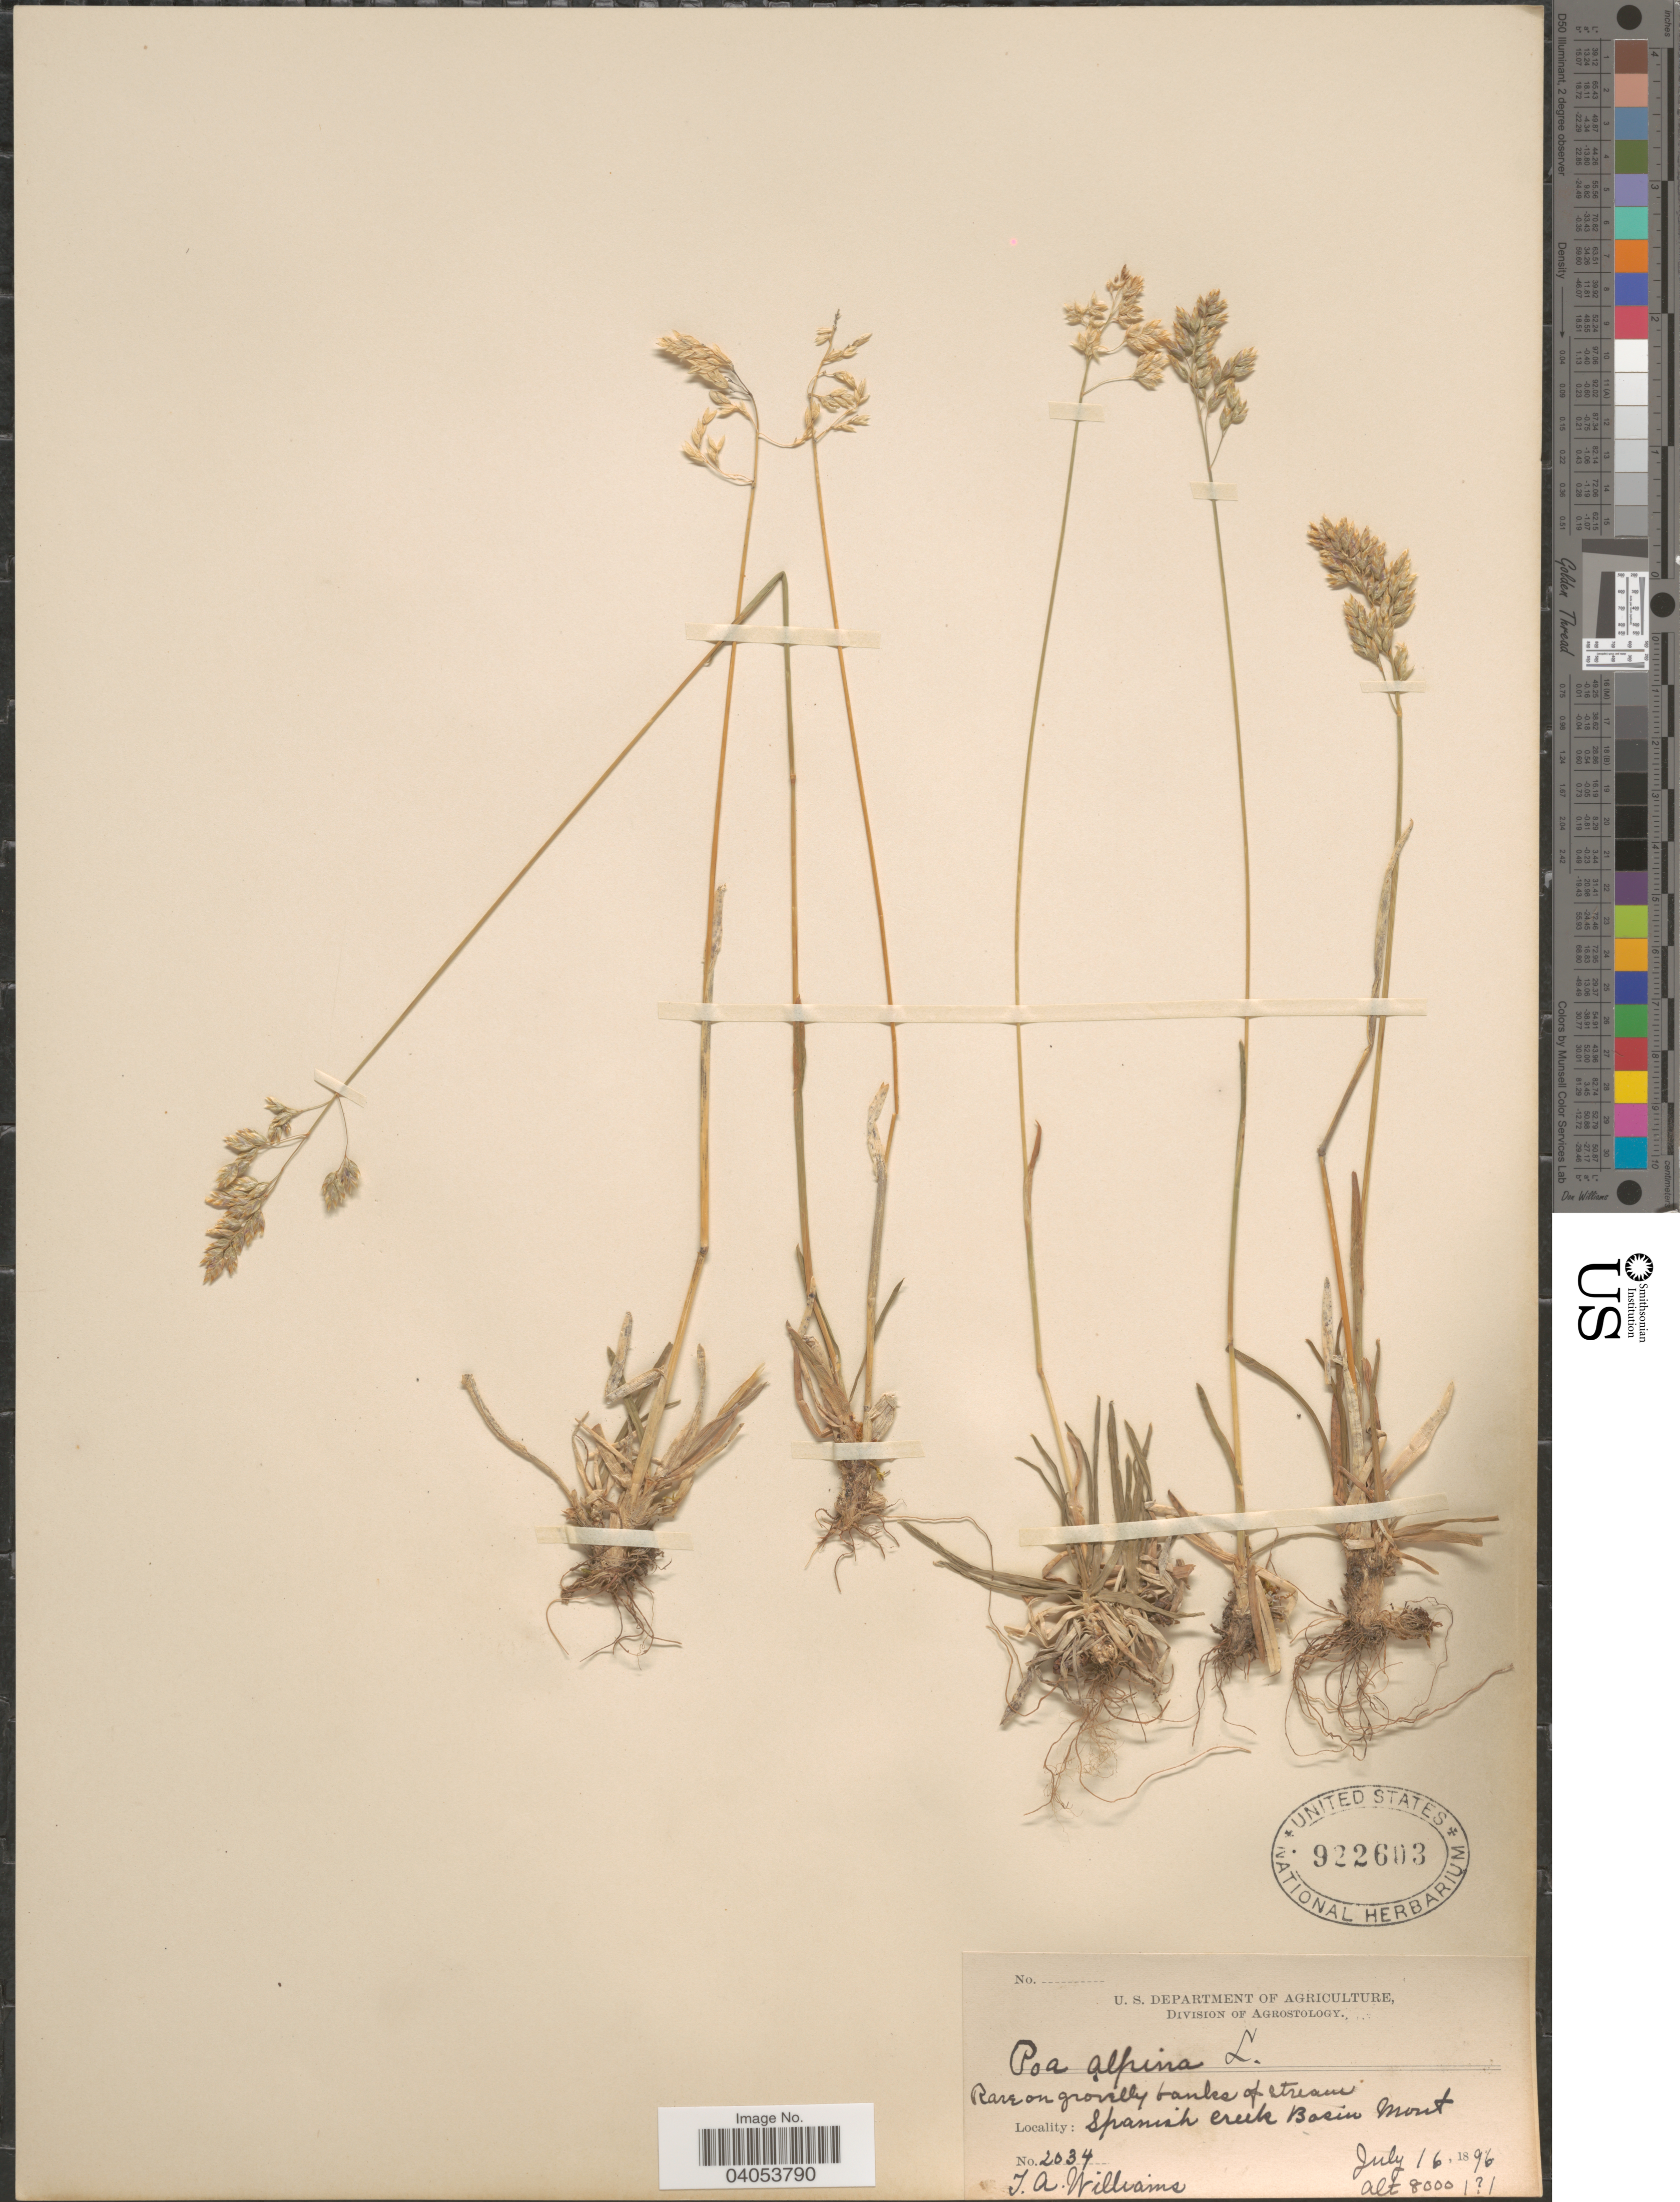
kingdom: Plantae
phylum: Tracheophyta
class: Liliopsida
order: Poales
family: Poaceae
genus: Poa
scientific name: Poa alpina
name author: L.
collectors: T. Williams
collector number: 2034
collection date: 1896-07-16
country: United States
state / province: Montana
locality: Spanish Creek Basin.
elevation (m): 2438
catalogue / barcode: US 922603